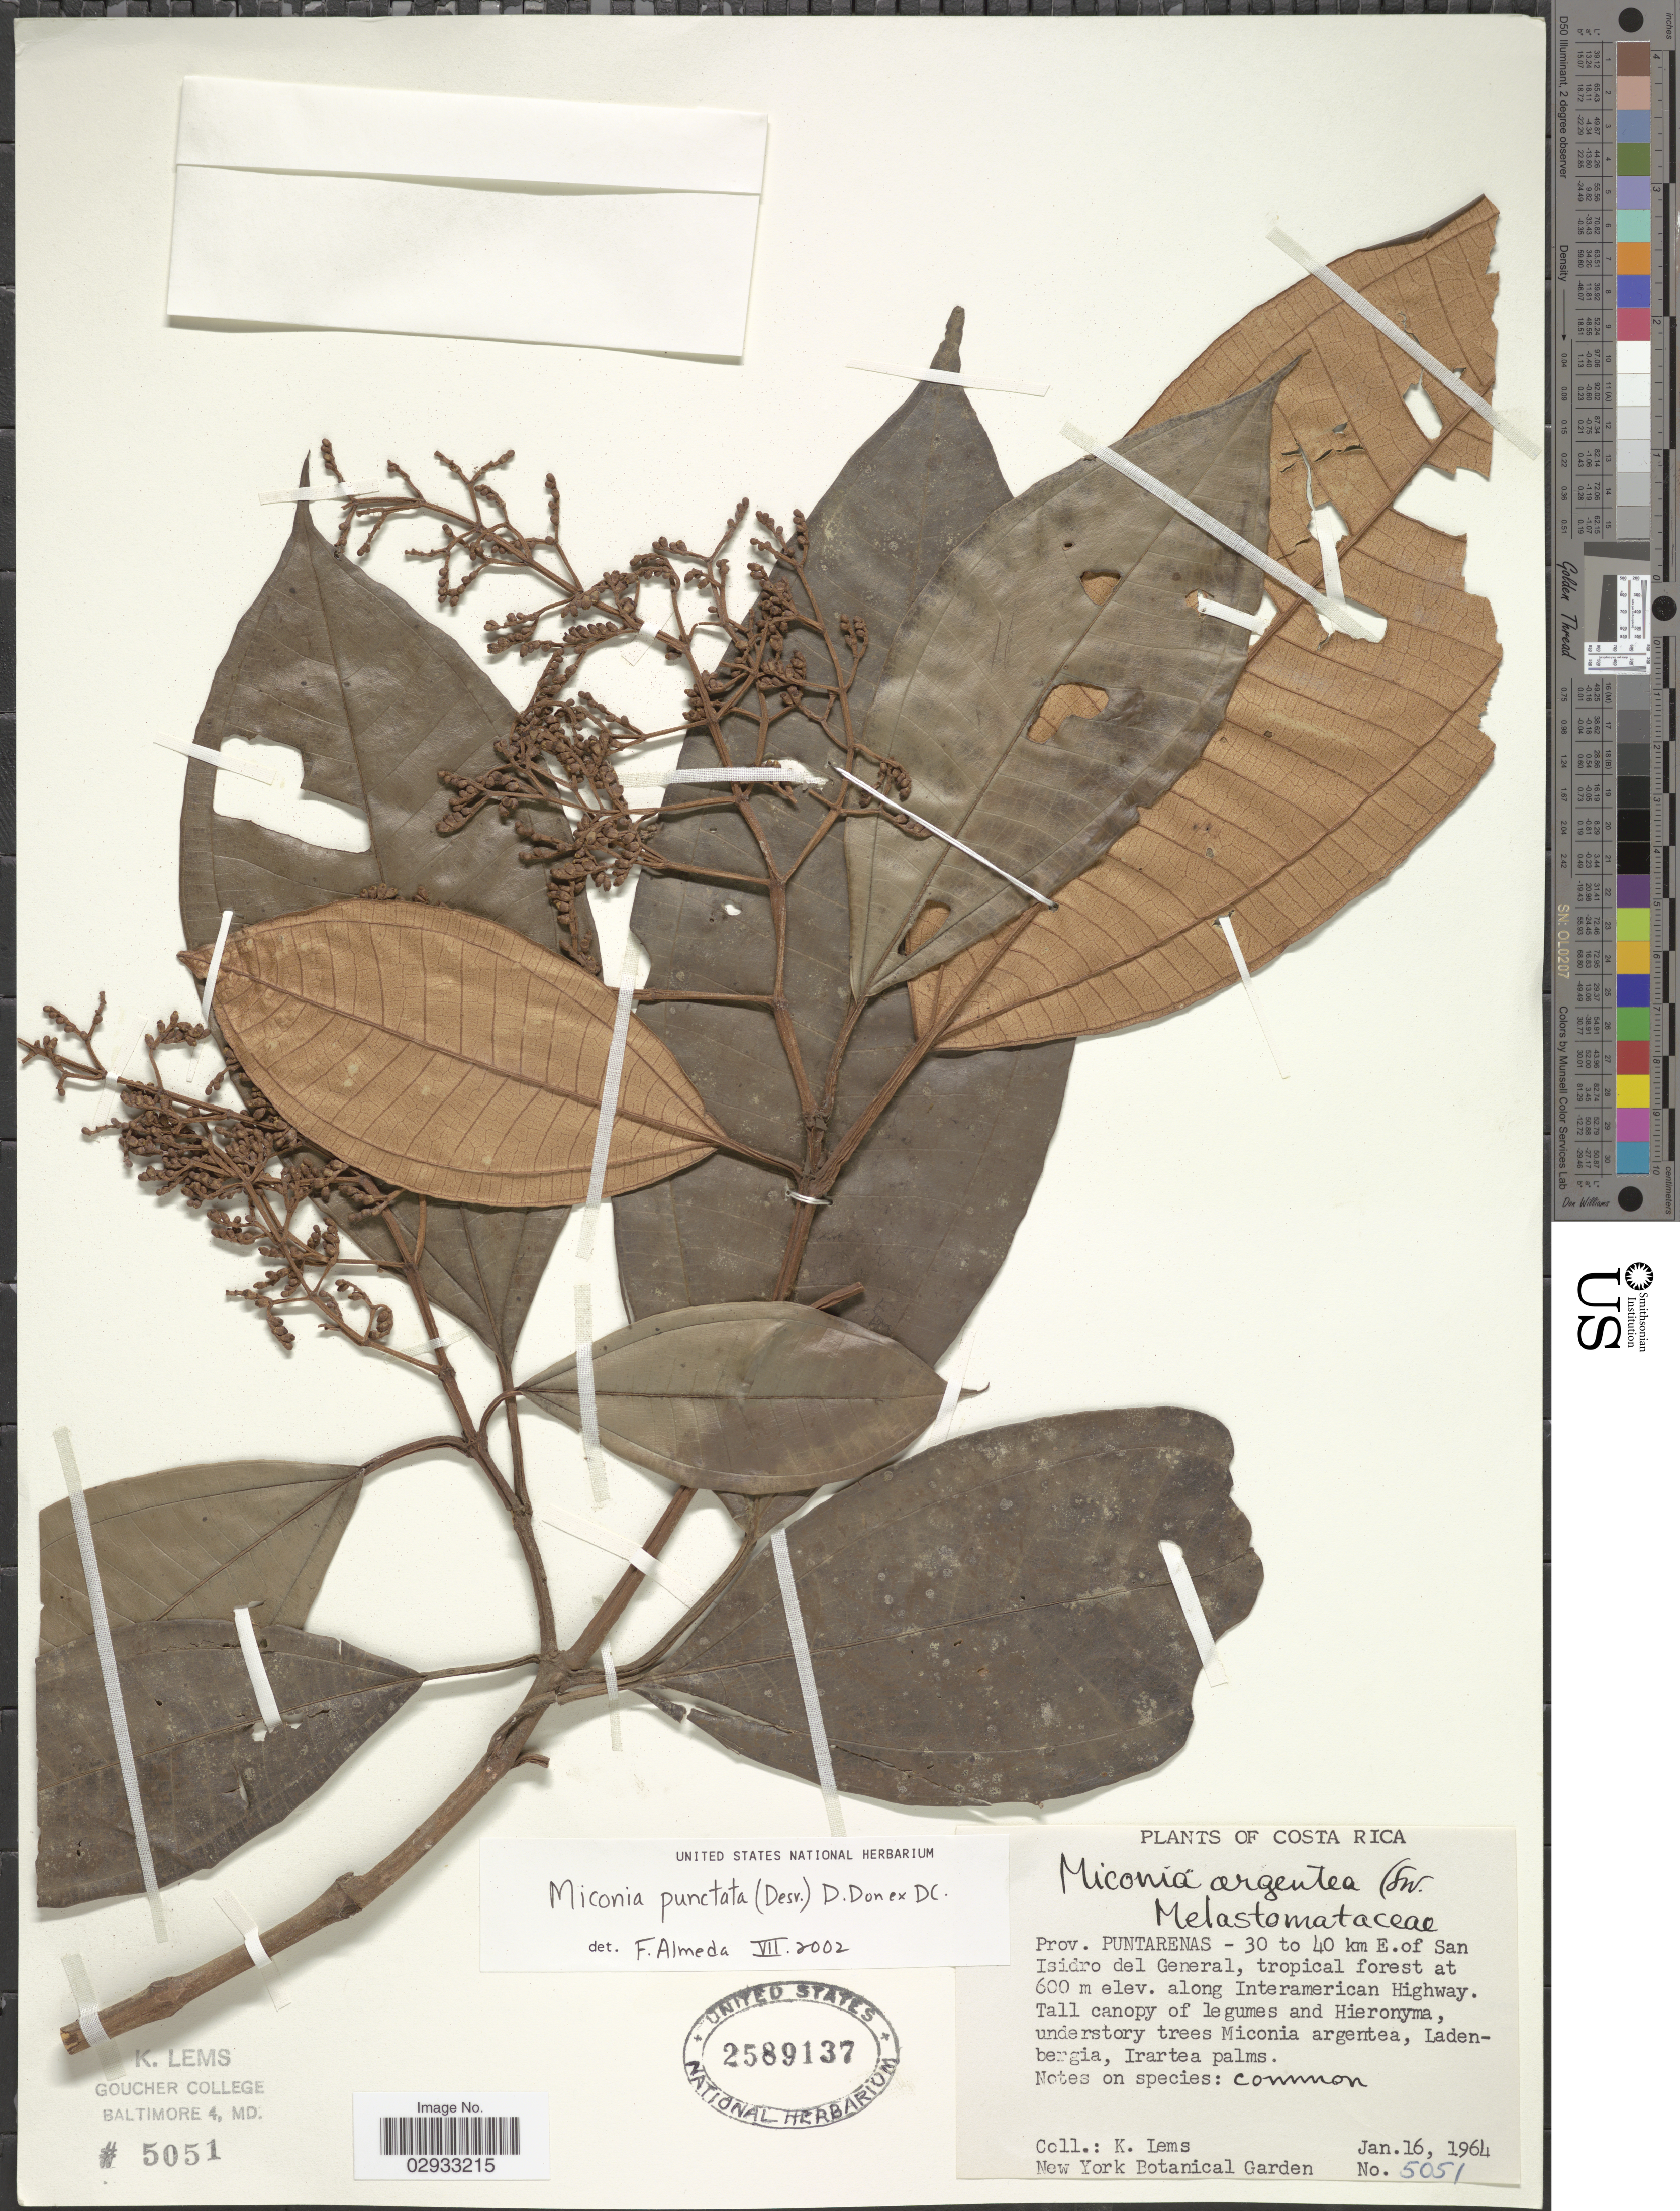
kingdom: Plantae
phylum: Tracheophyta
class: Magnoliopsida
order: Myrtales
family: Melastomataceae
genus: Miconia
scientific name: Miconia punctata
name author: (Desr.) D. Don ex DC.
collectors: K. Lems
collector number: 5051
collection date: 1964-01-16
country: Costa Rica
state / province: Puntarenas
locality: Prov. Puntarenas - 30 to 40 km E. of San Isidro del General, torpical forest. Along Interamerican Highway.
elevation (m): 600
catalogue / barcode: US 2589137